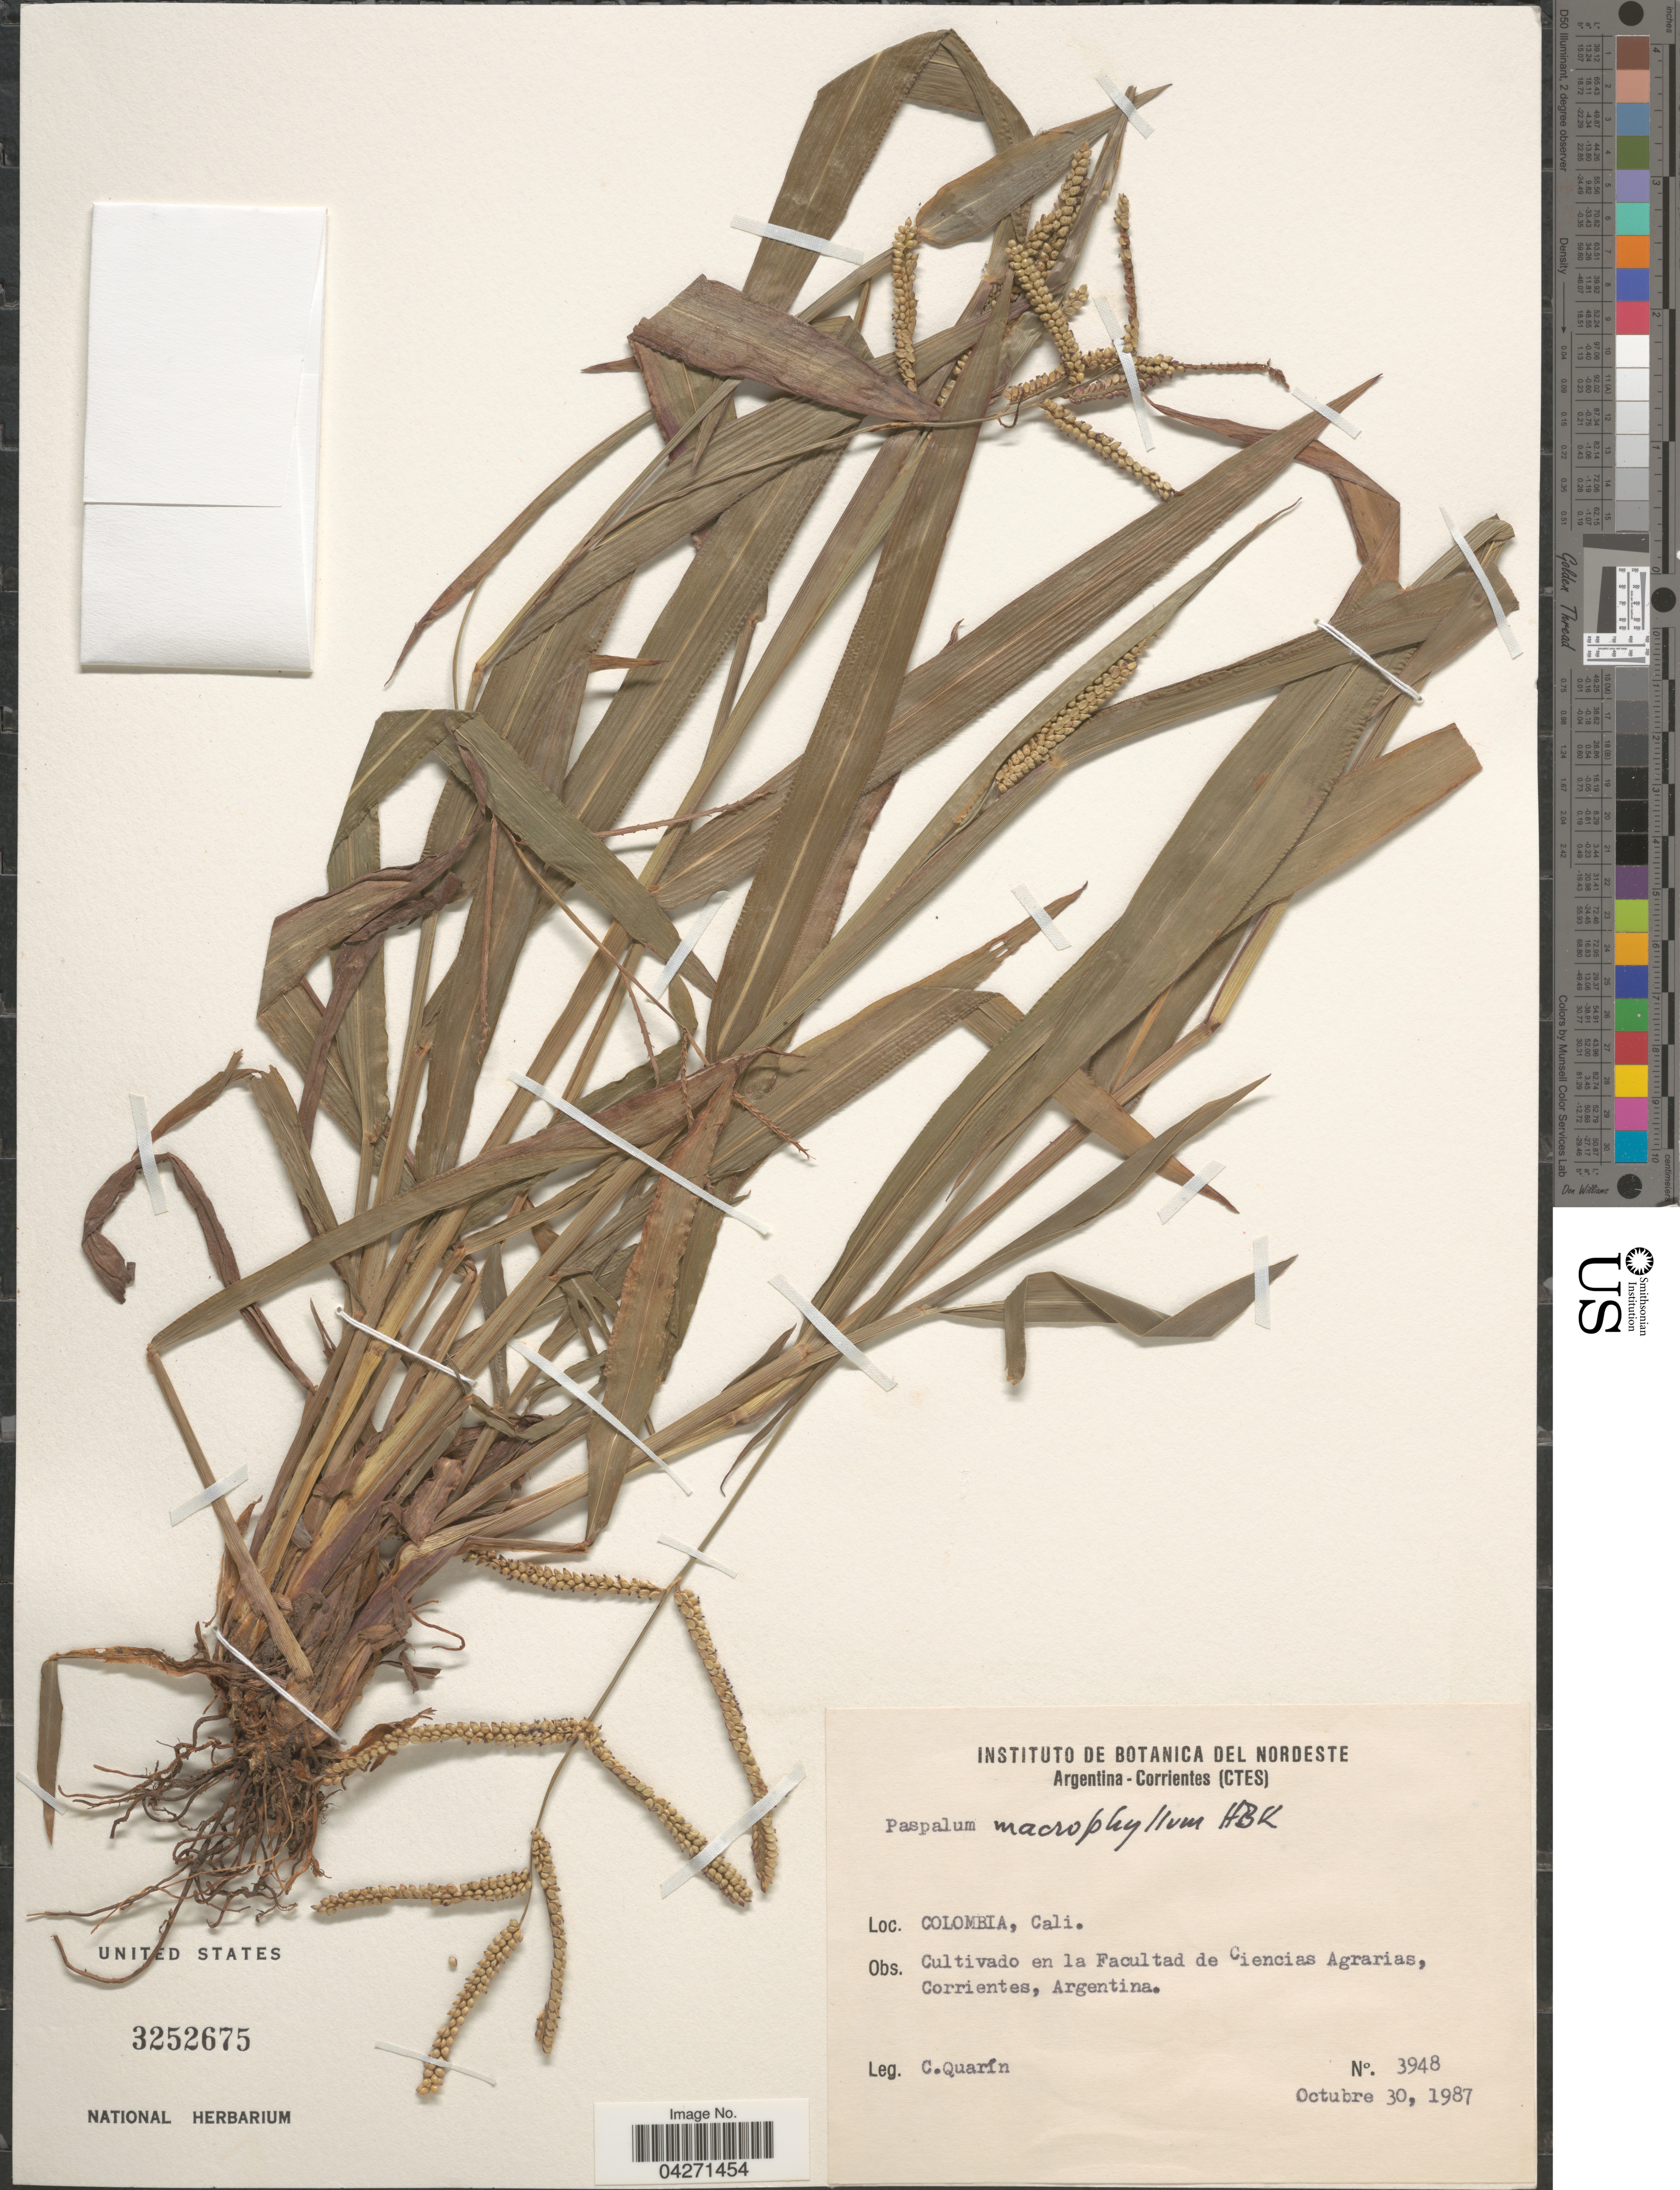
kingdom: Plantae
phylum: Tracheophyta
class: Liliopsida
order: Poales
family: Poaceae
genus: Paspalum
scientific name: Paspalum macrophyllum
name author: Kunth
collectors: C. Quarín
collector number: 3948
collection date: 1987-10-30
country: Argentina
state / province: Corrientes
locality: Cultivado en la Facultad de Ciencas Agrarias.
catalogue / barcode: US 3252675